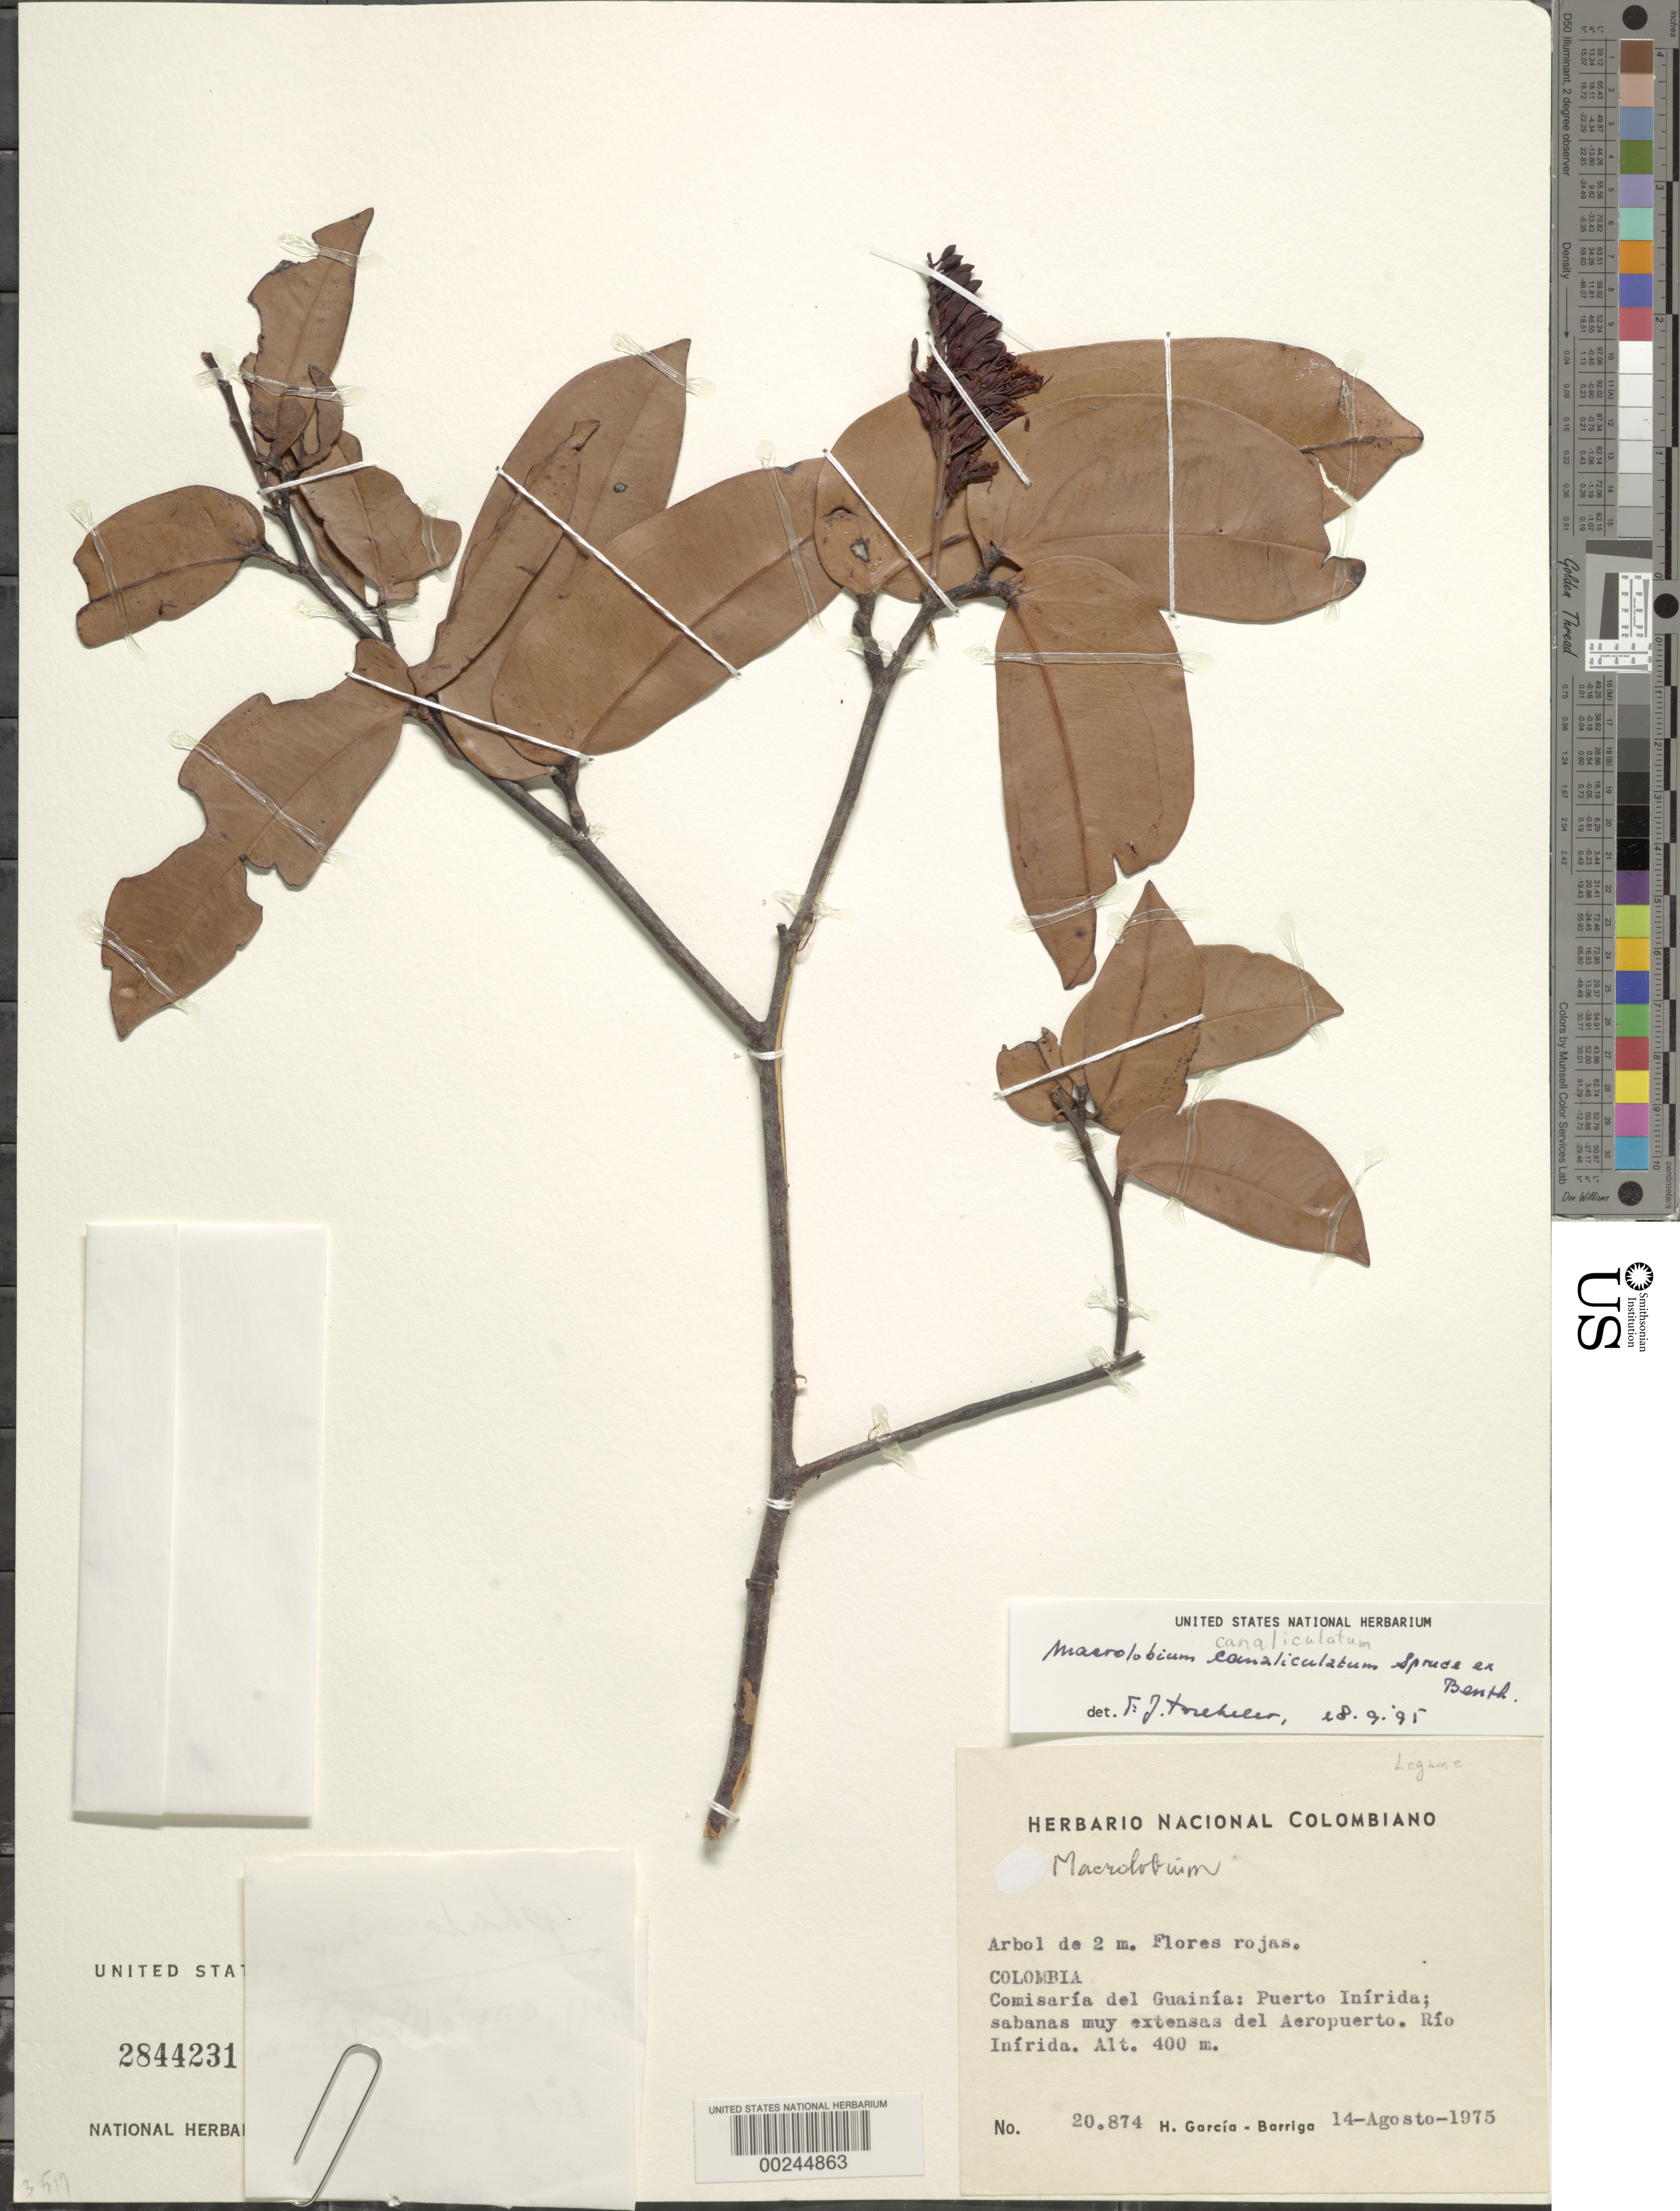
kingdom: Plantae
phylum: Tracheophyta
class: Magnoliopsida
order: Fabales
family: Fabaceae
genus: Macrolobium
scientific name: Macrolobium rubrum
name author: R.S. Cowan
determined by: Trujillo, A. M.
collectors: H. García Barriga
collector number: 20874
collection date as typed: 14 Aug 1975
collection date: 1975-08-14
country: Colombia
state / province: Guainía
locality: Puerto Inirida; to the airport; Rio Inirida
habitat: Very extensive savannas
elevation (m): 400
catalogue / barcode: US 2844231